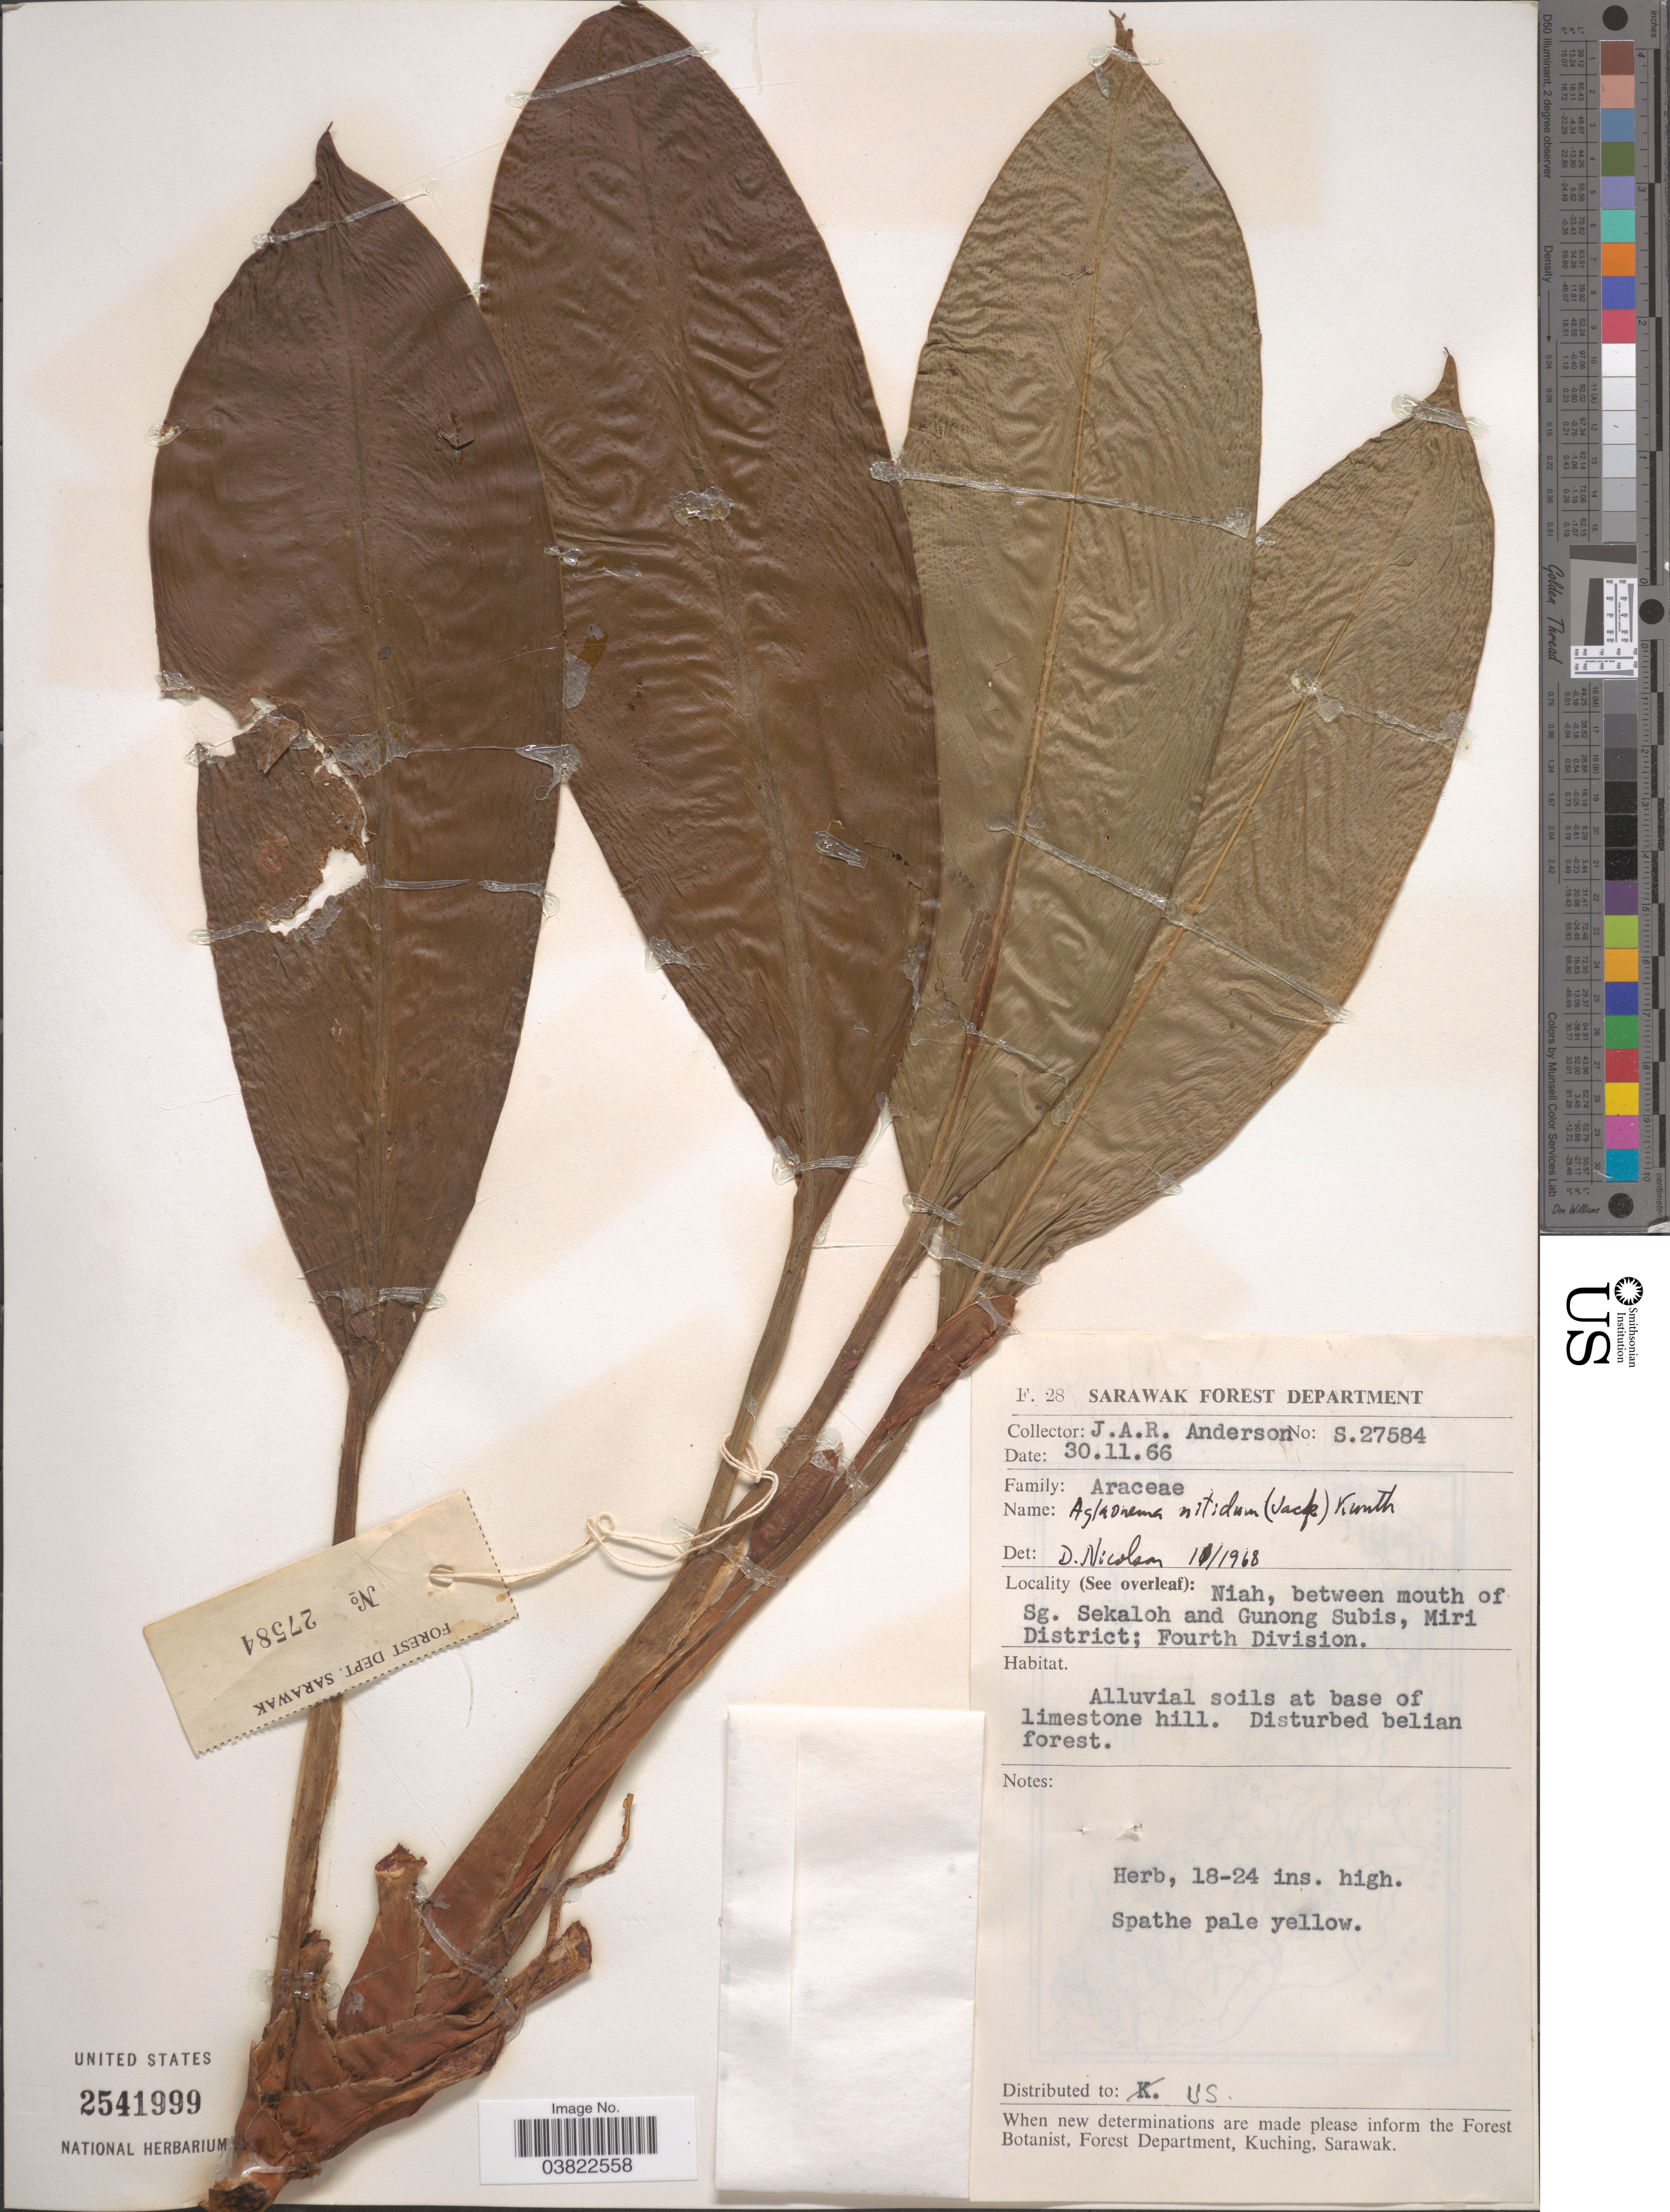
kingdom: Plantae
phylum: Tracheophyta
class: Liliopsida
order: Alismatales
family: Araceae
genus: Aglaonema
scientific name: Aglaonema nitidum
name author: (Jack) Kunth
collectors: J. A. R. Anderson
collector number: S.27584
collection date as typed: Transcribed d/m/y: 30/11/66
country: Malaysia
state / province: Sarawak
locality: Niah, between mouth of Sg. Sekaloh and Gunong Subis, Miri District; Fourth Division.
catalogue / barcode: US 2541999